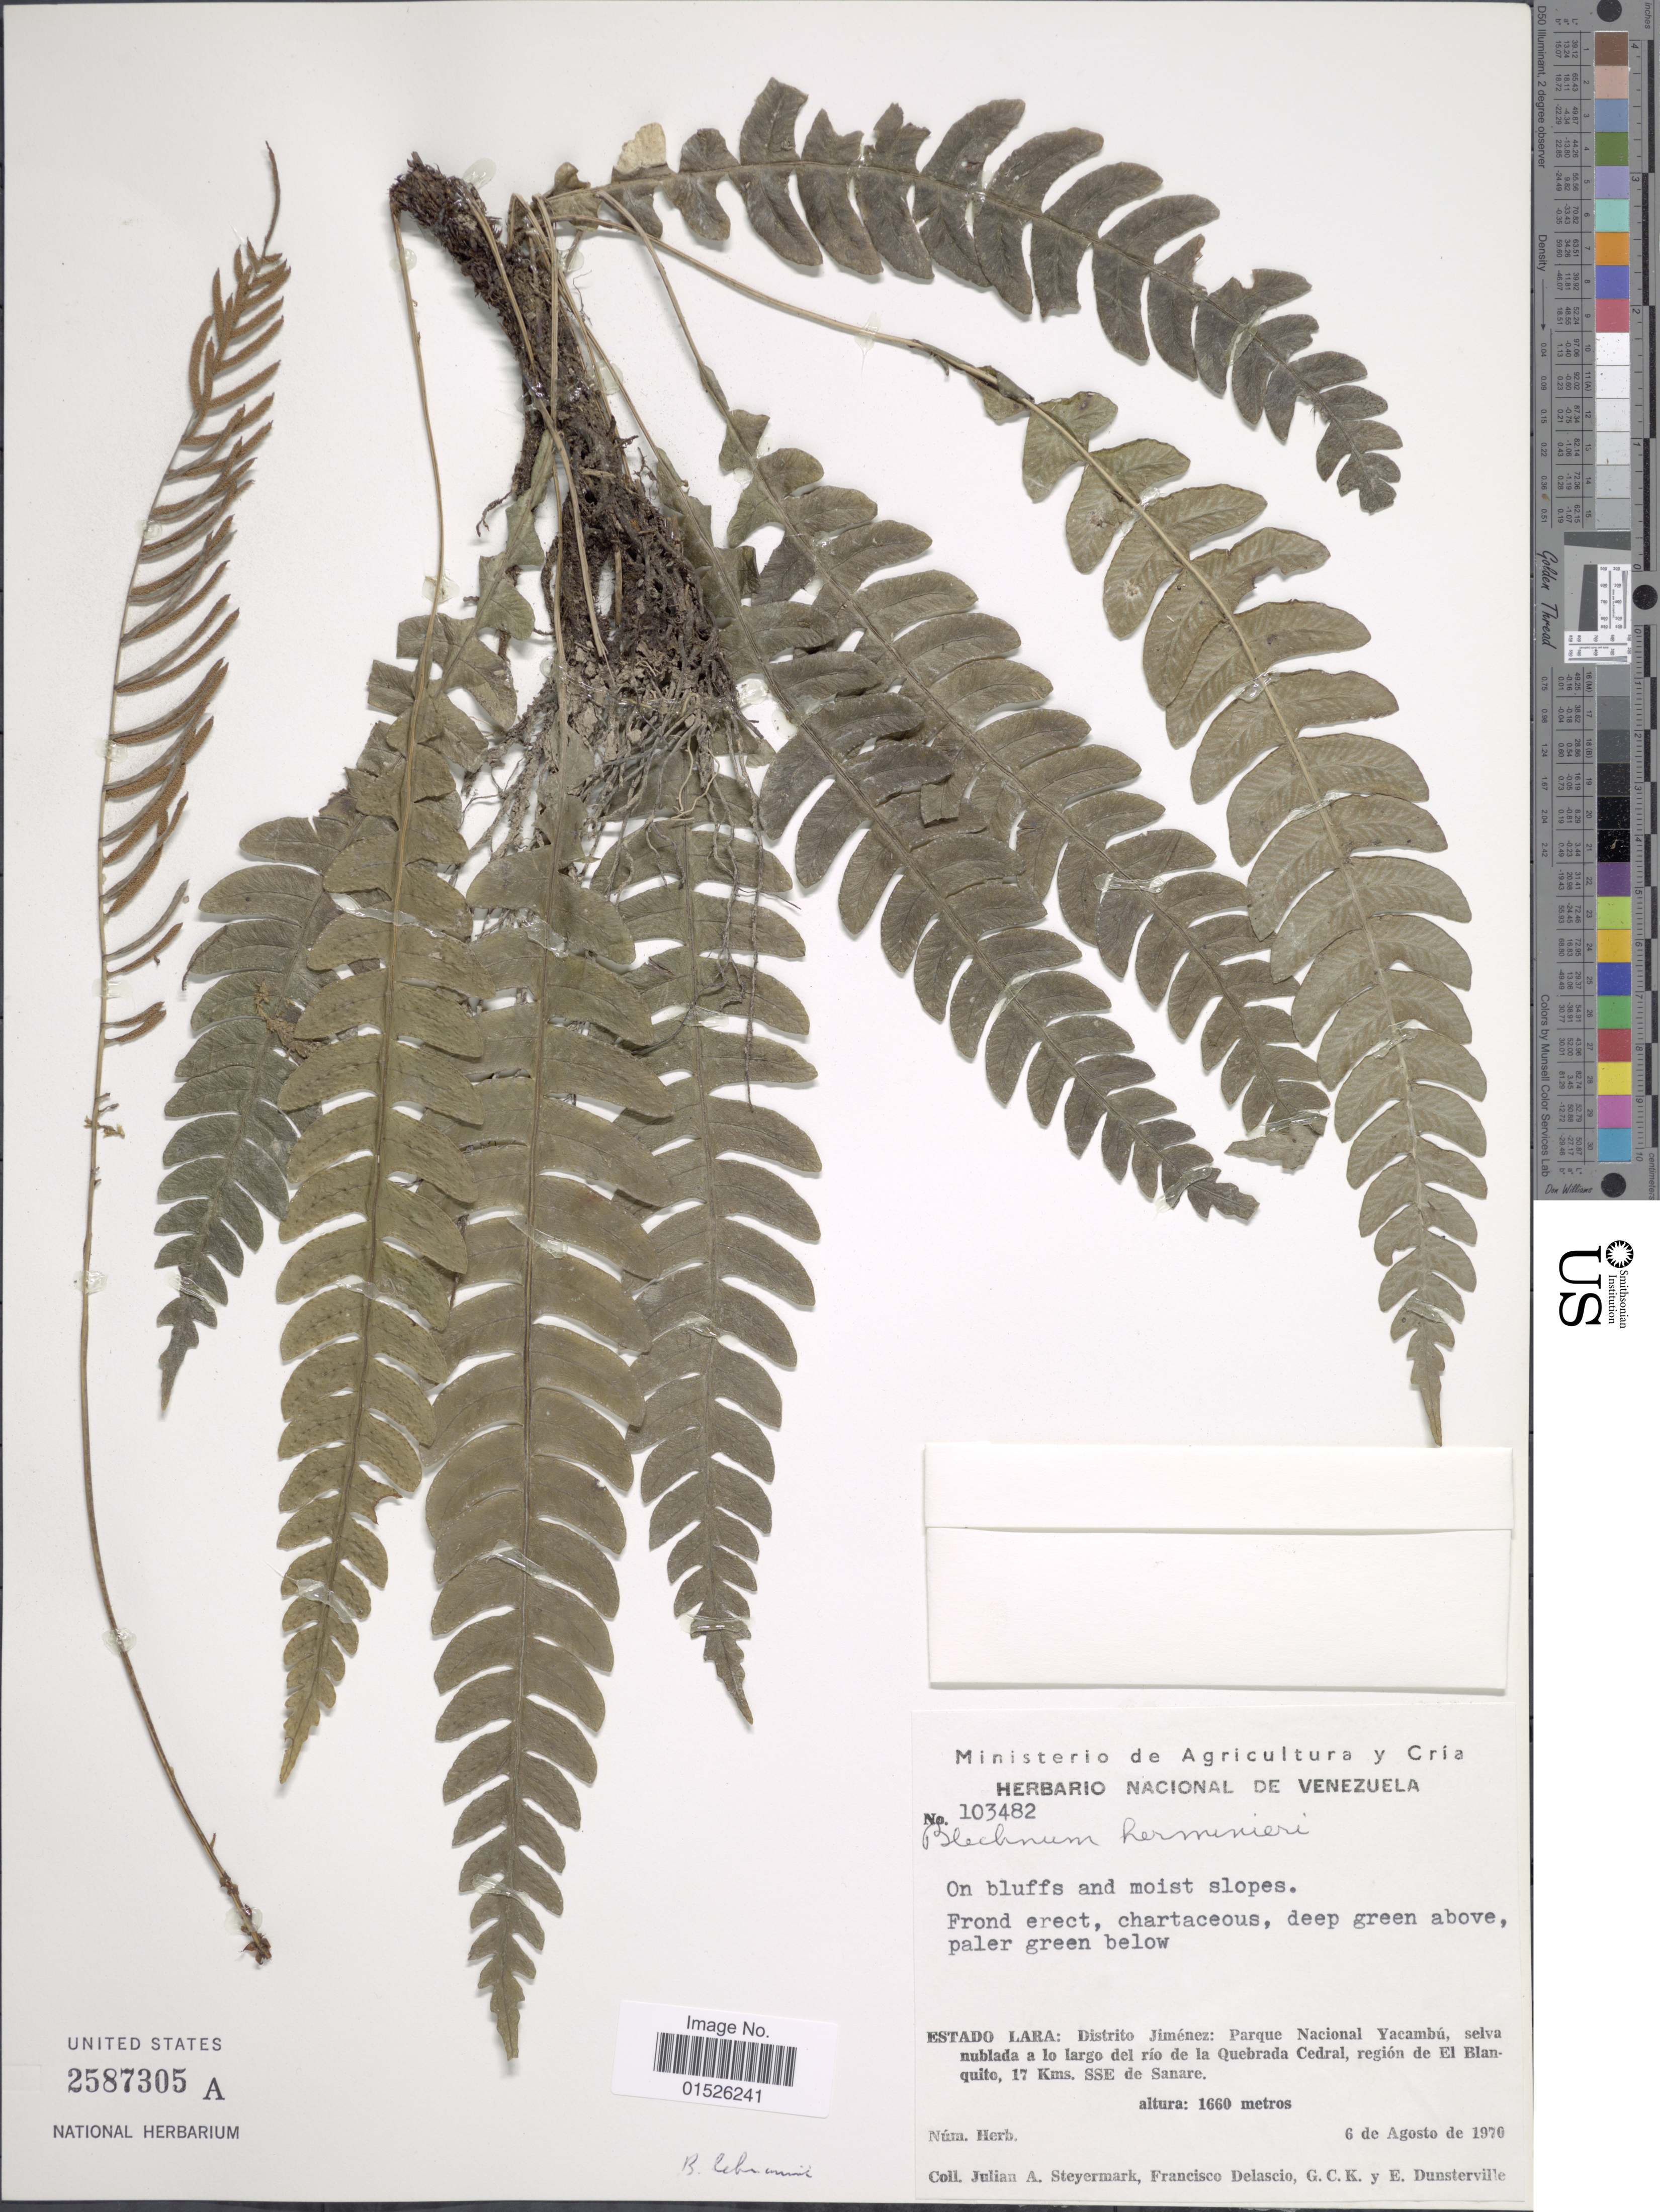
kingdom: Plantae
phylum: Tracheophyta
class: Polypodiopsida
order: Polypodiales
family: Blechnaceae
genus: Blechnum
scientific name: Blechnum lehmannii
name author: Hieron.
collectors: J. Steyermark, F. Delascio C., G. C. K. Dunsterville & E. Dunsterville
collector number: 103482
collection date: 1970-08-06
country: Venezuela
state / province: Lara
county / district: Jiménez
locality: Estado Lara: Distrito Jimenez: Parque Nacional Yacambu, selva nublada a lo largo del rio de la Quebrada Cedral, region de El Blanquito, 17 kms. SSE de Sanare.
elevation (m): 1660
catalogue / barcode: US 2587305A